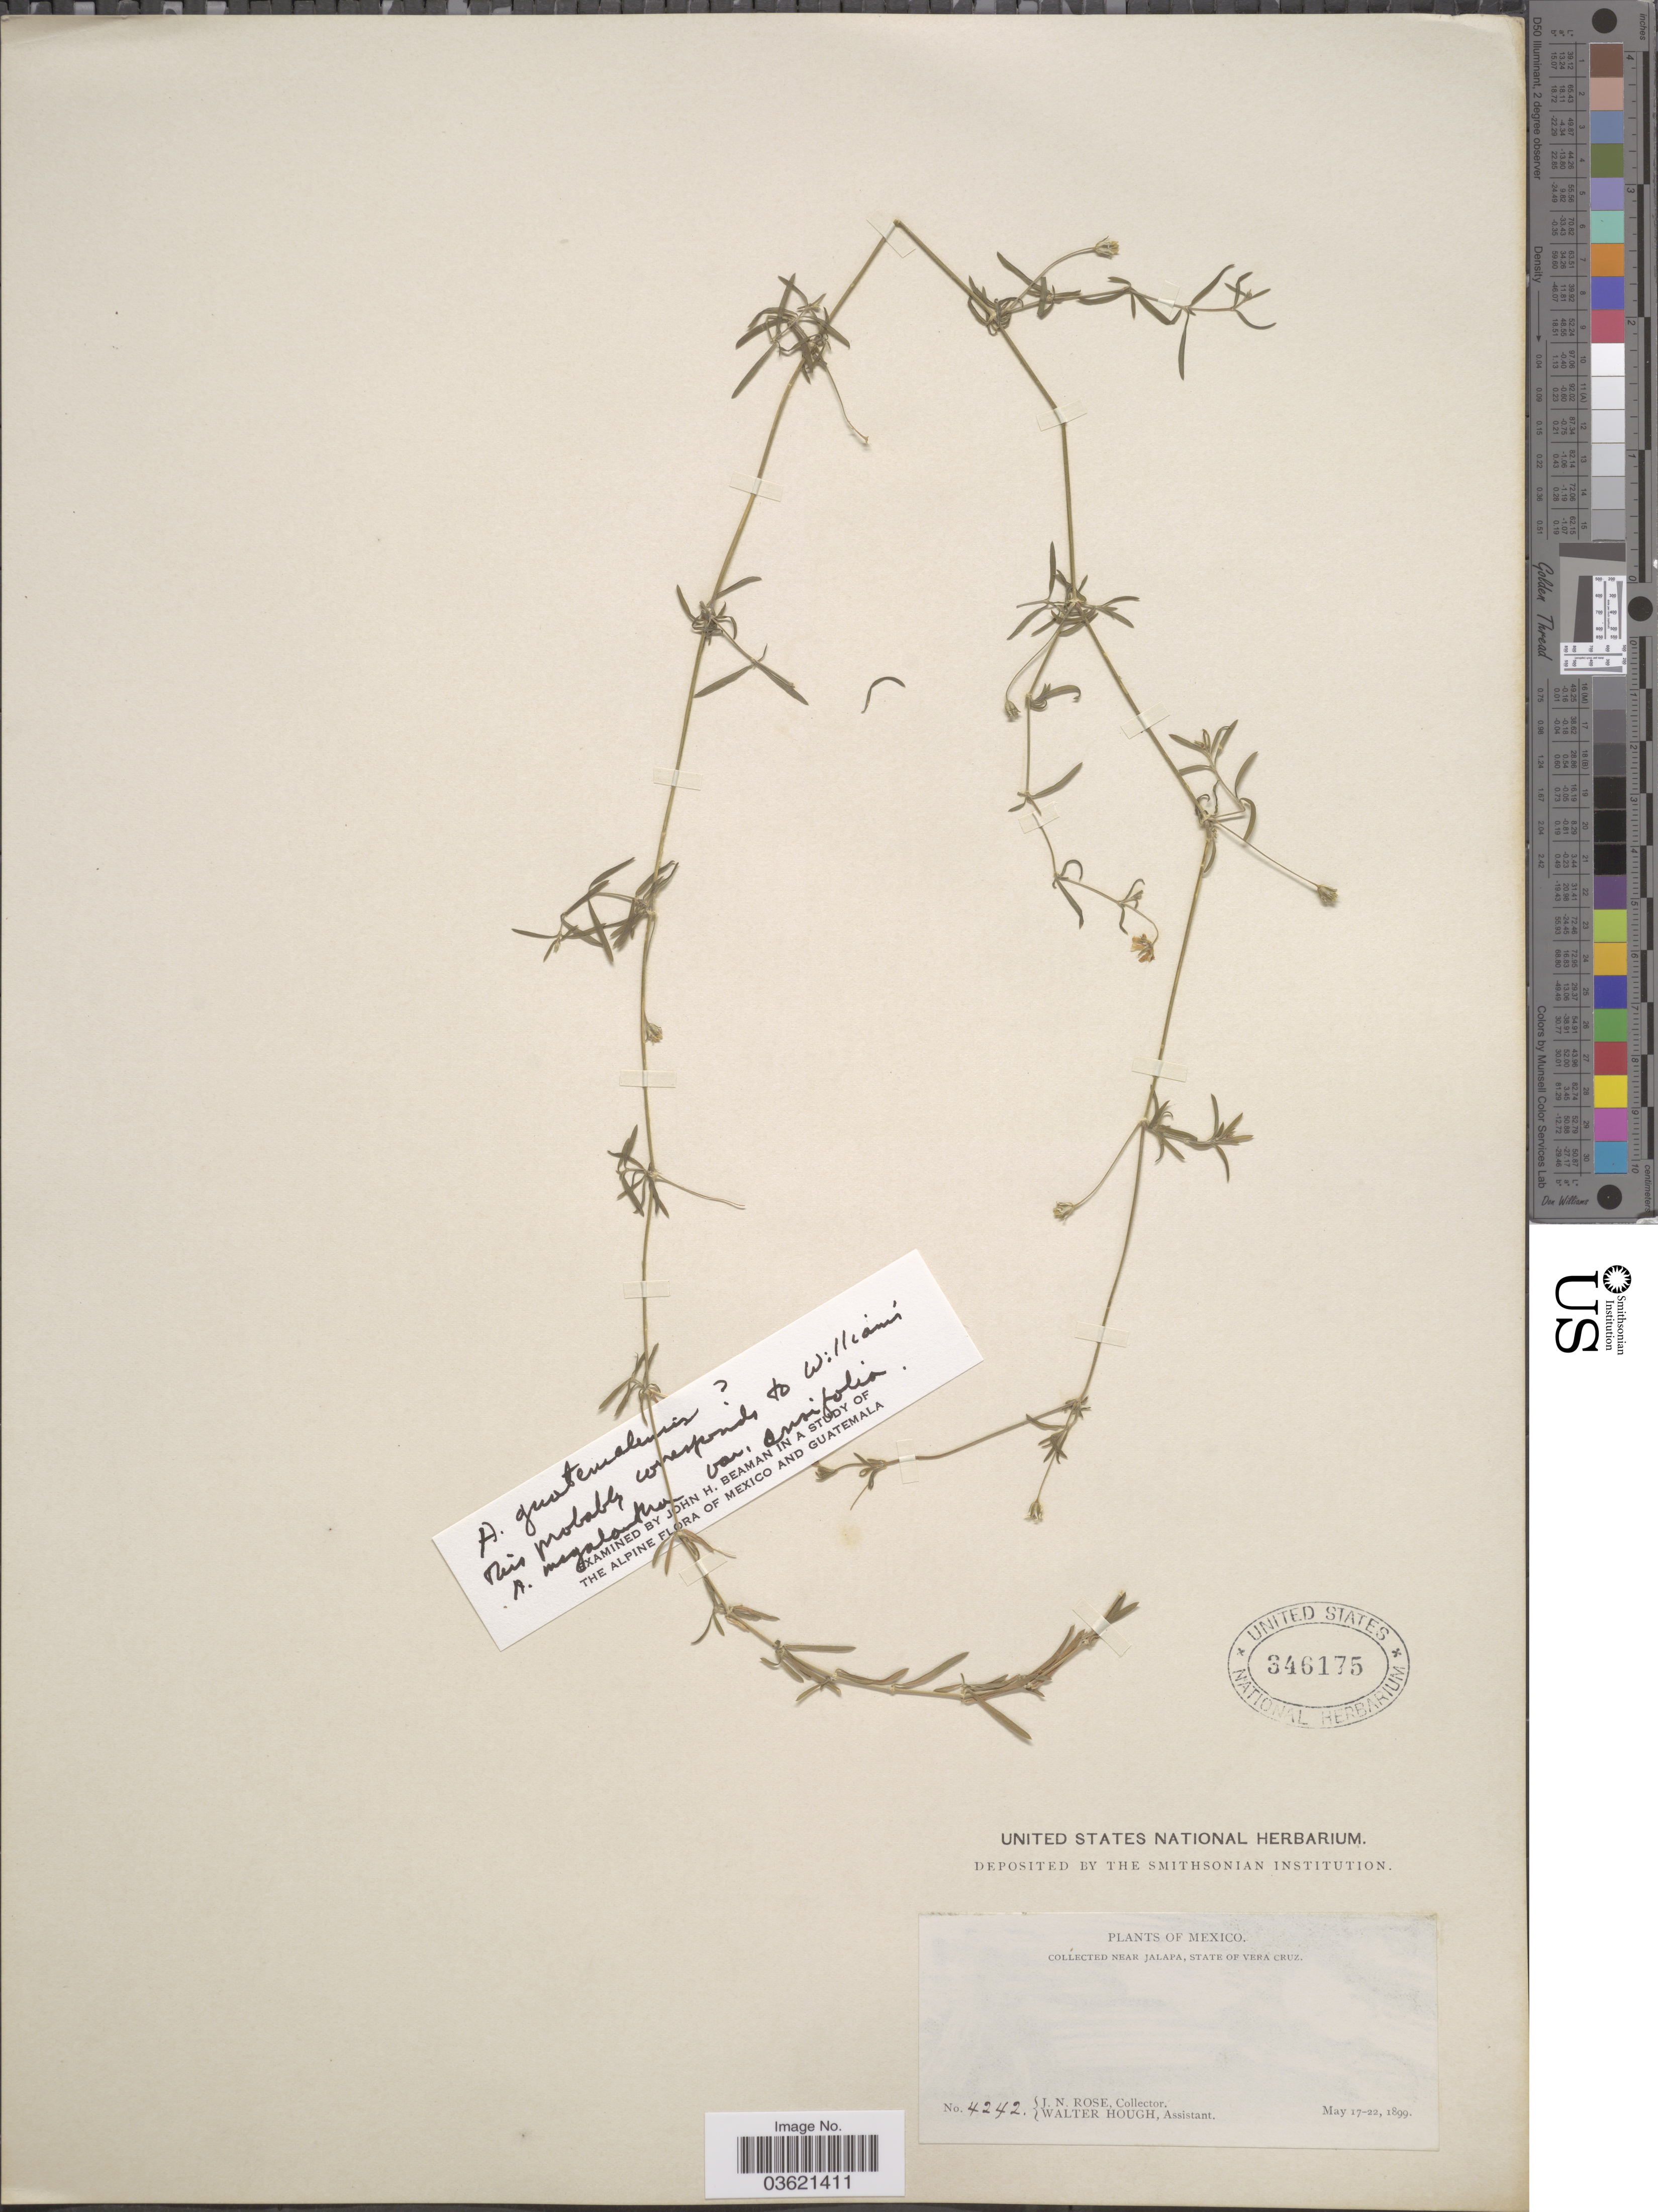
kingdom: Plantae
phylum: Tracheophyta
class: Magnoliopsida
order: Caryophyllales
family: Caryophyllaceae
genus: Arenaria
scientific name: Arenaria guatemalensis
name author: Standl. ex Steyerm.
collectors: J. N. Rose & W. Hough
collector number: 4242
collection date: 1899-05-17/1899-05-22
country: Mexico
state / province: Veracruz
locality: Near Jalapa, State of Vera Cruz.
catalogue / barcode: US 346175